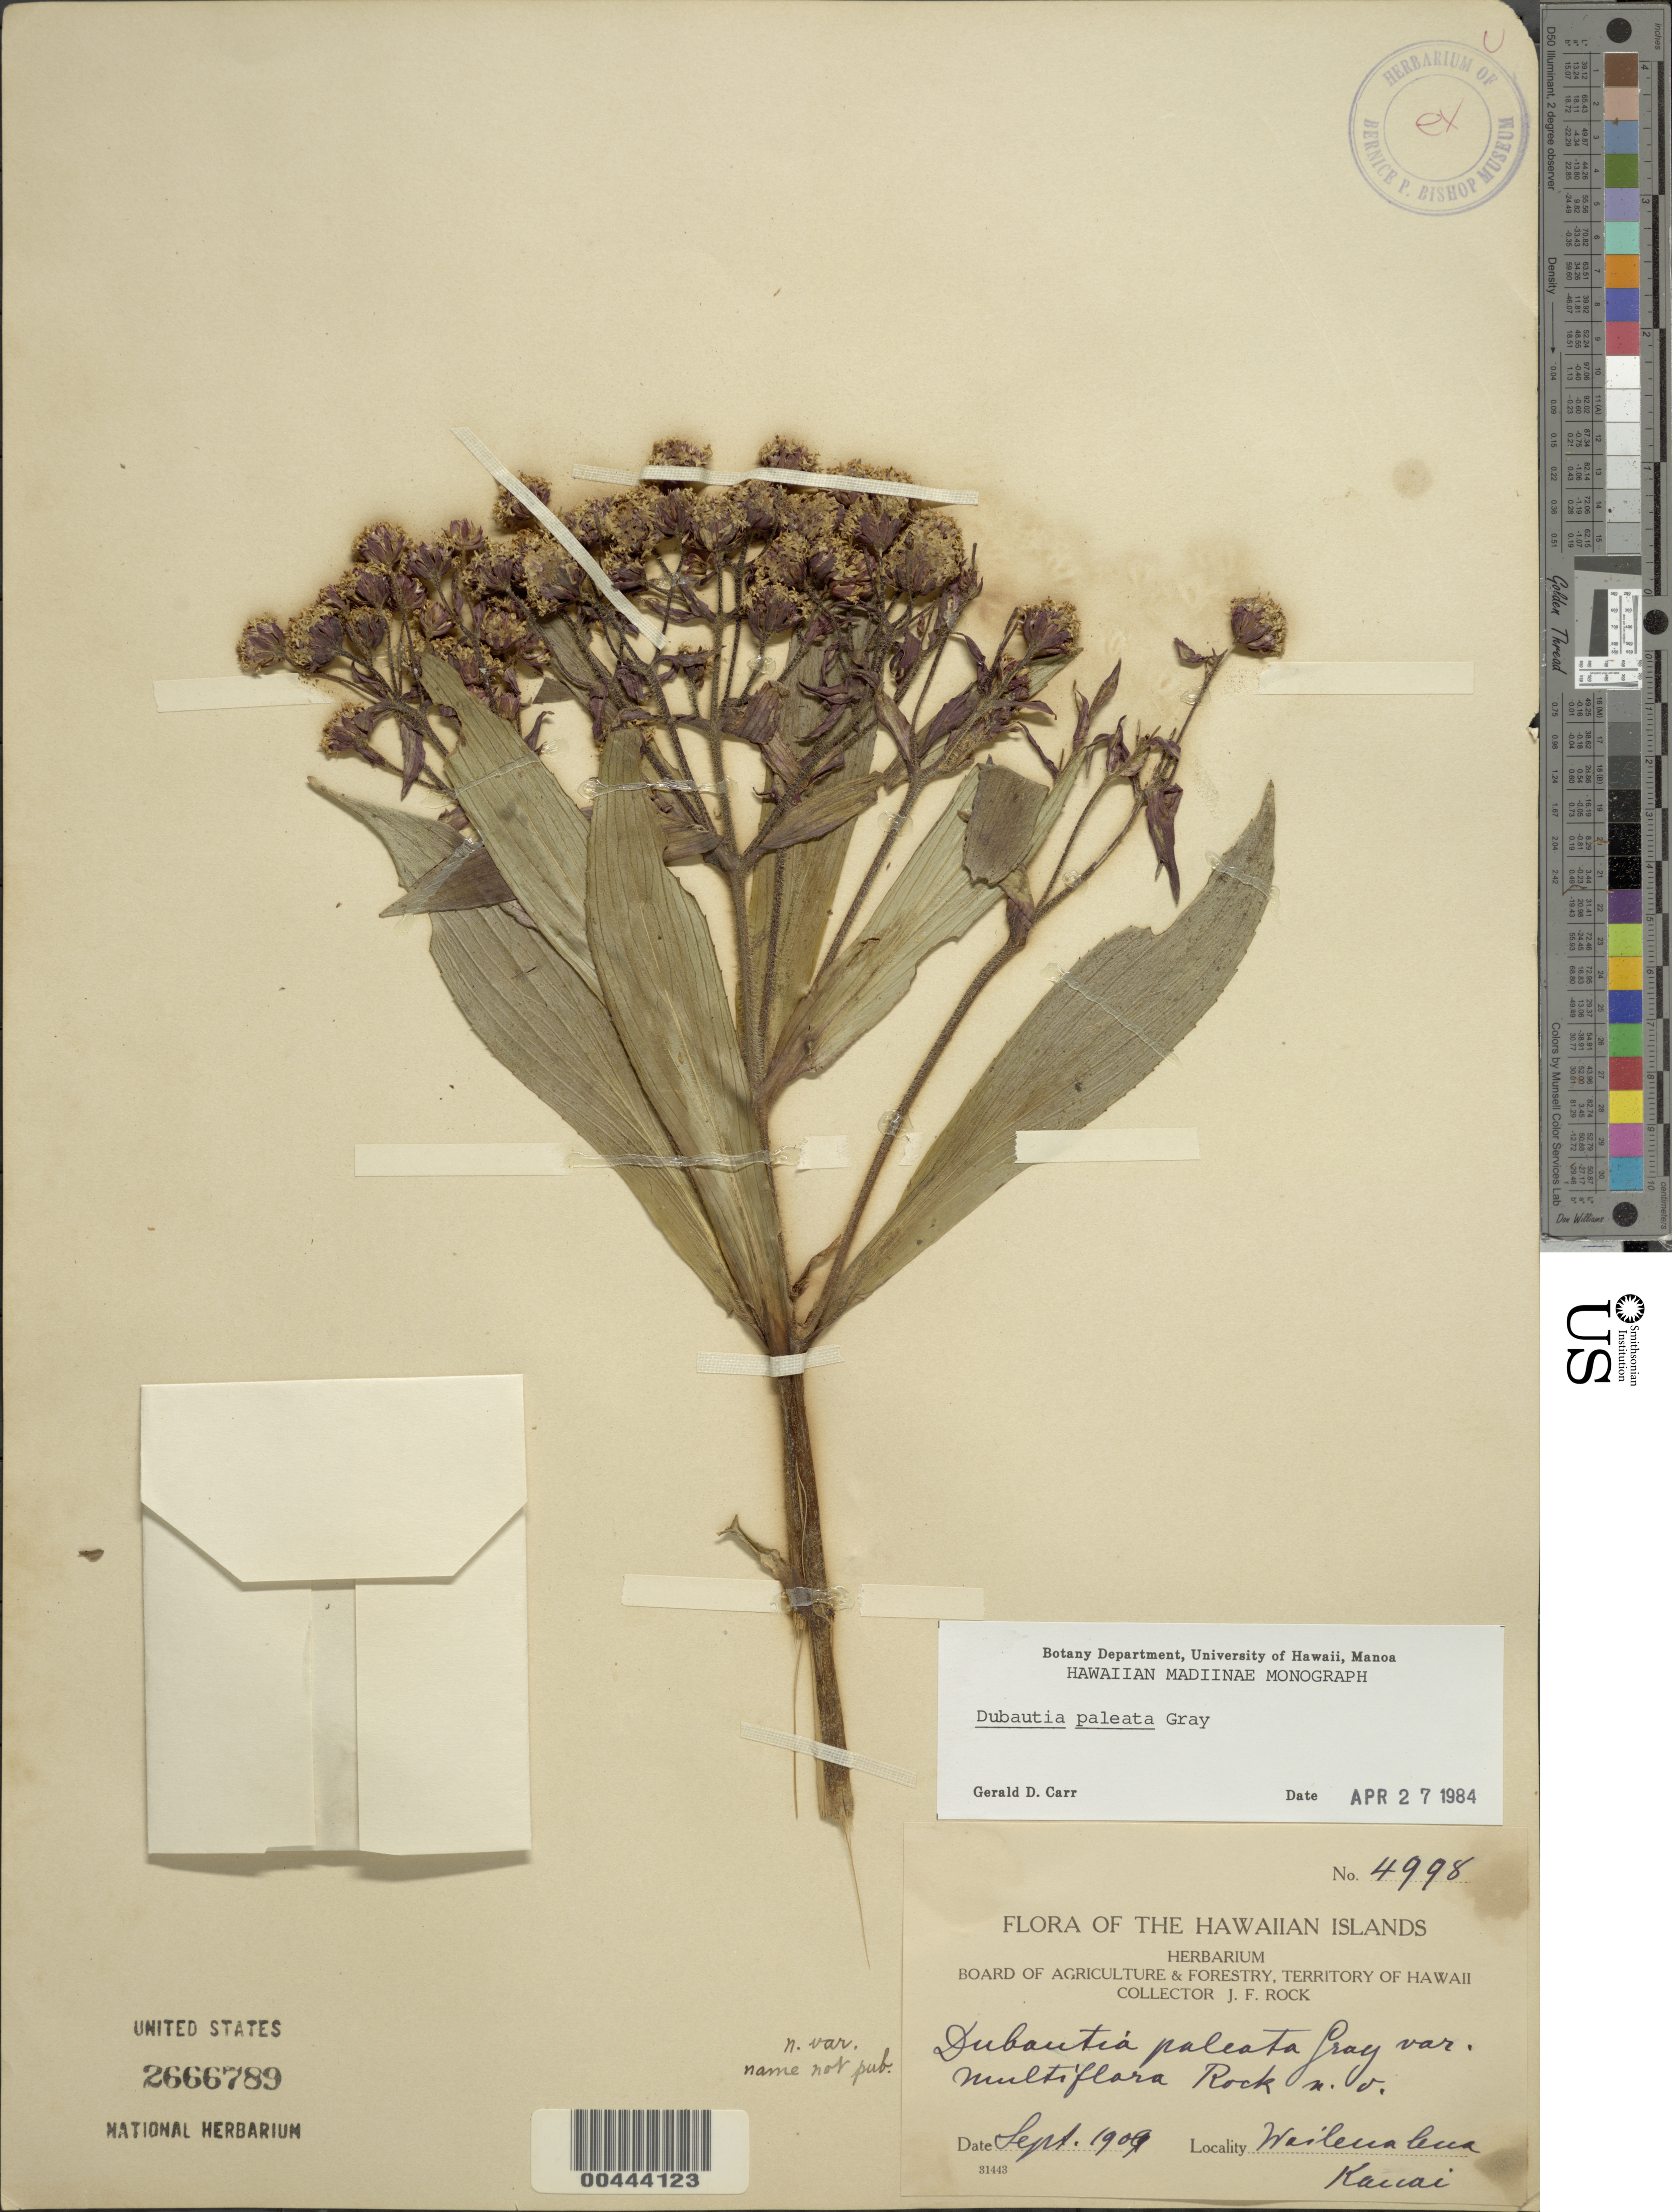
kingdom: Plantae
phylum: Tracheophyta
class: Magnoliopsida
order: Asterales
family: Asteraceae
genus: Dubautia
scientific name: Dubautia paleata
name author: A. Gray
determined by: Carr, G. D.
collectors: J. F. Rock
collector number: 4998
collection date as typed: Sep 1909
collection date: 1909-09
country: United States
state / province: Hawaii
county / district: Kauai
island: Kaua'i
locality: Waileualeua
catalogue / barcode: US 2666789